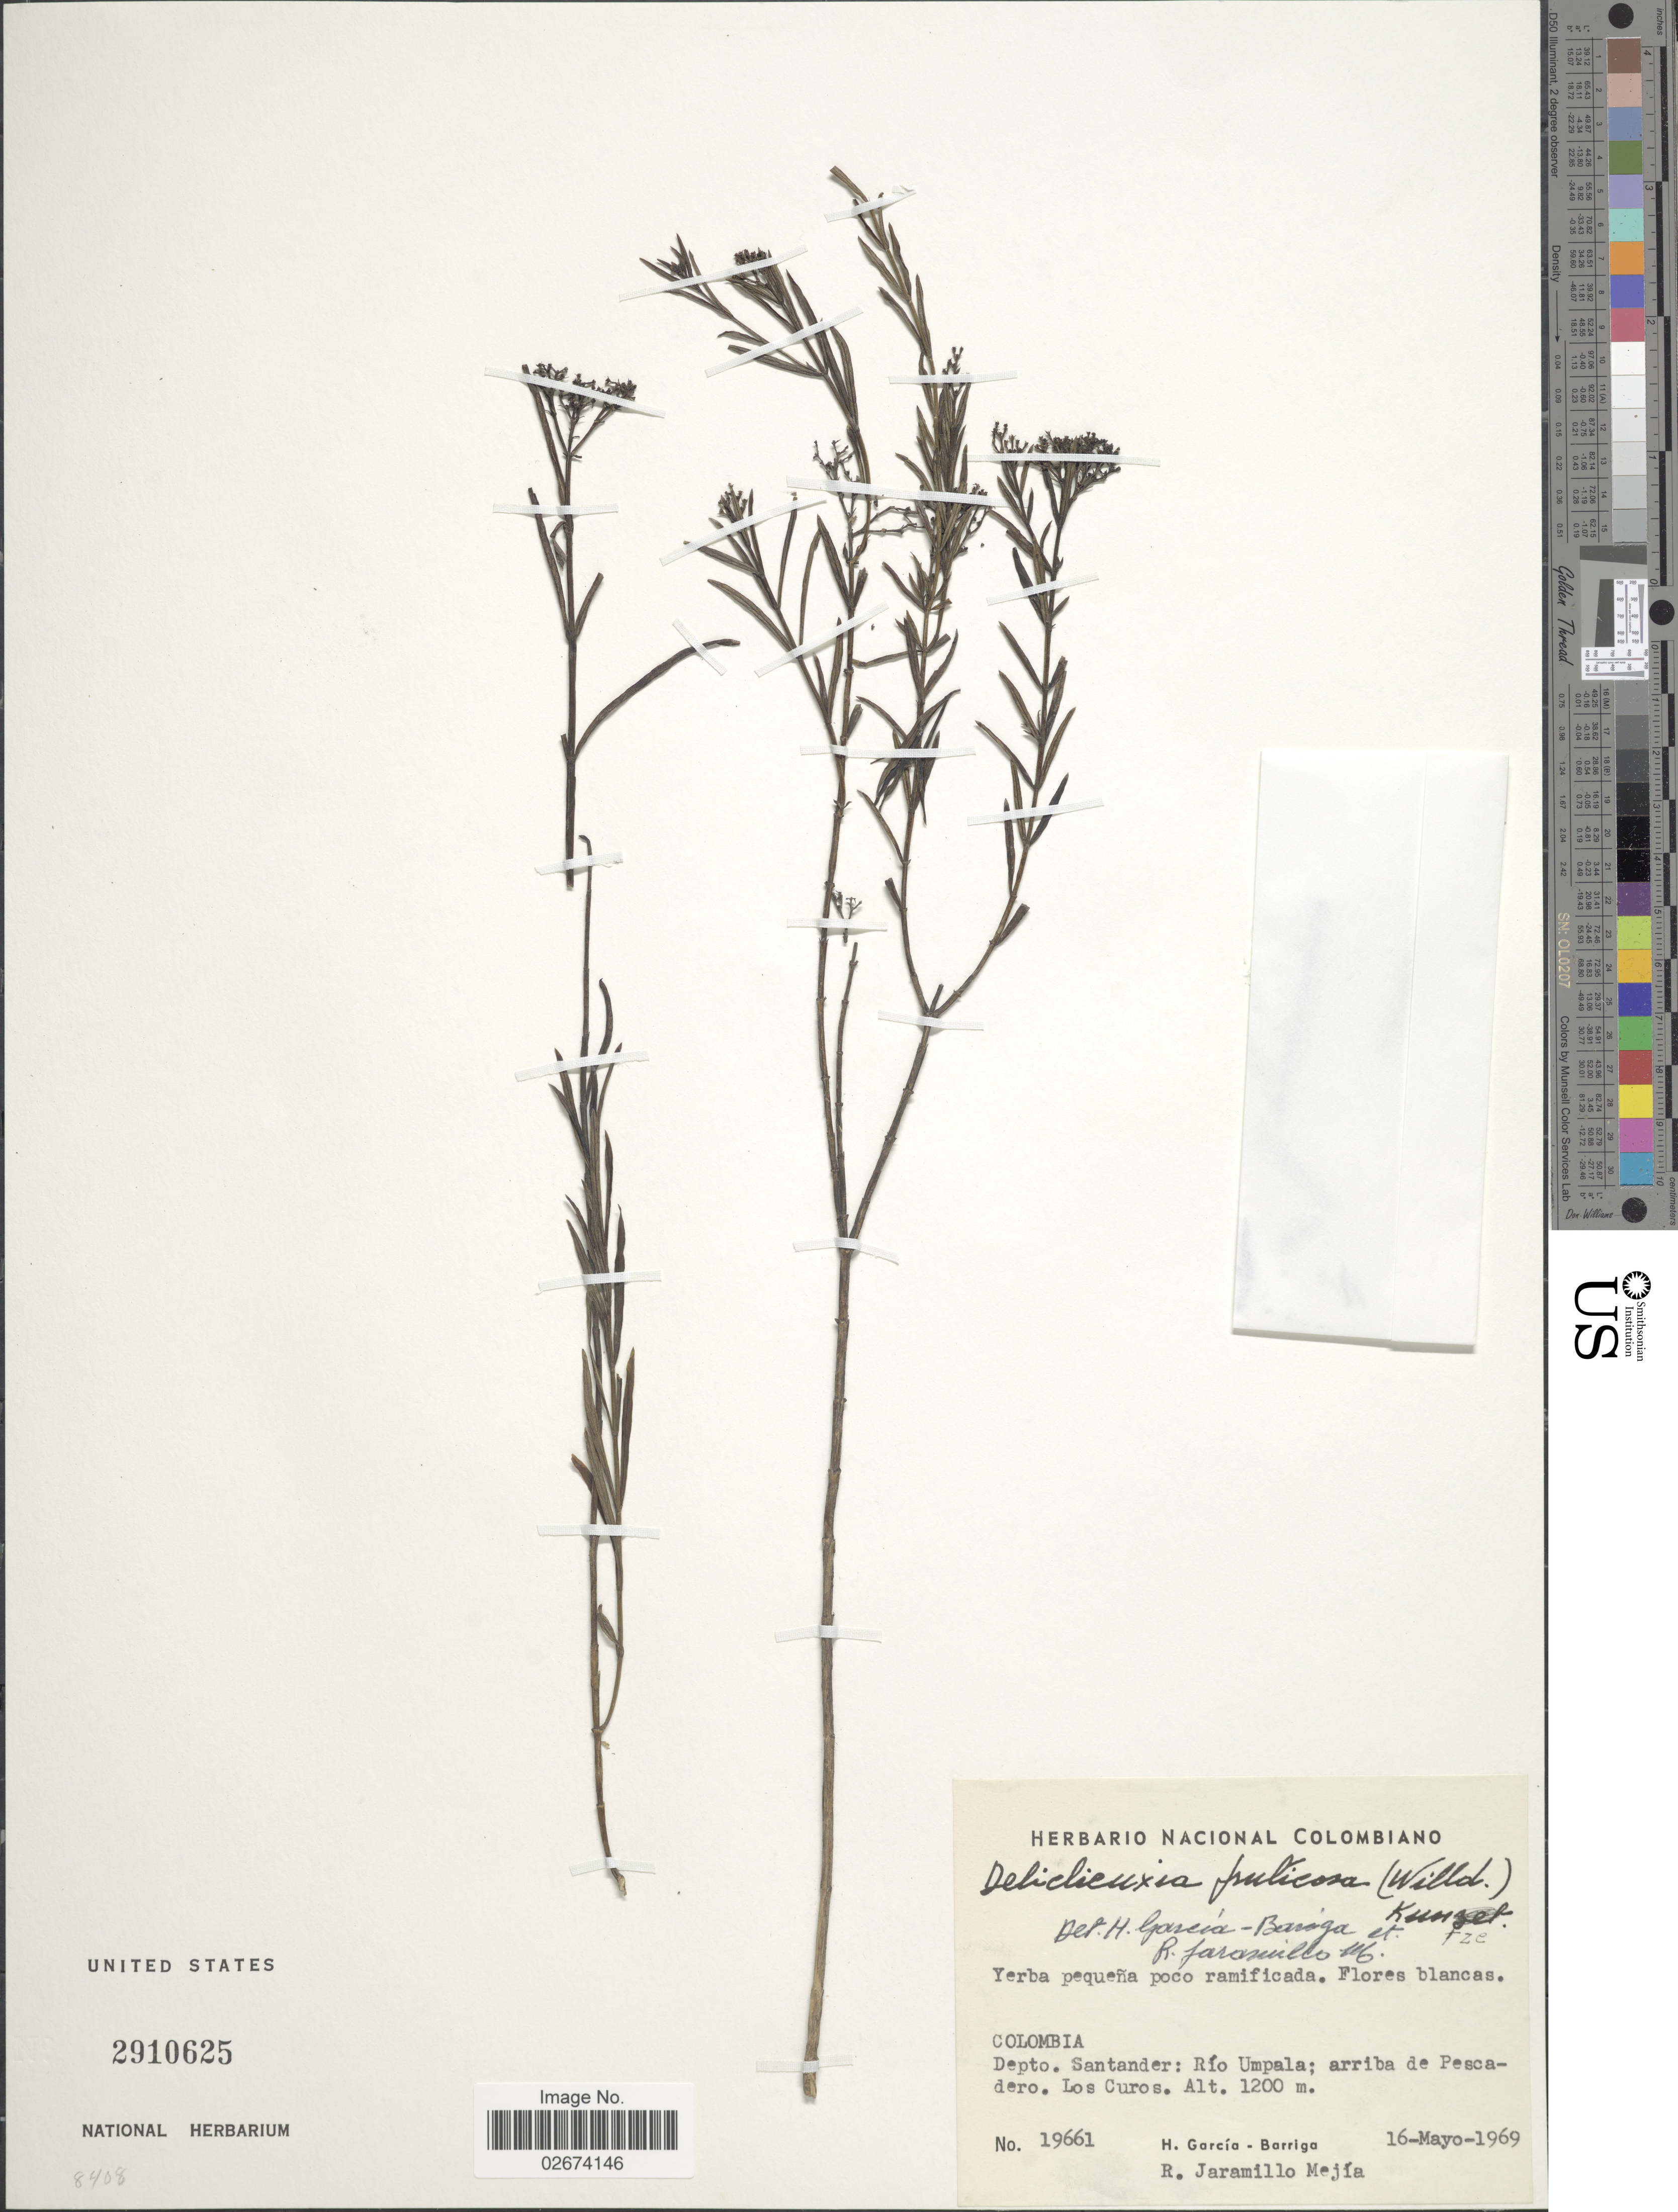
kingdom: Plantae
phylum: Tracheophyta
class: Magnoliopsida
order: Gentianales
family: Rubiaceae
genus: Declieuxia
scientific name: Declieuxia fruticosa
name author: (Willd. ex Roem. & Schult.) Kuntze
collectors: H. García Barriga & R. Jaramillo M.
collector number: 19661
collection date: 1969-05-16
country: Colombia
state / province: Santander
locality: Depto. Santander: Río Umpala; arriba de Pescadero. Los Curos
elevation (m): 1200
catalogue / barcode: US 2910625